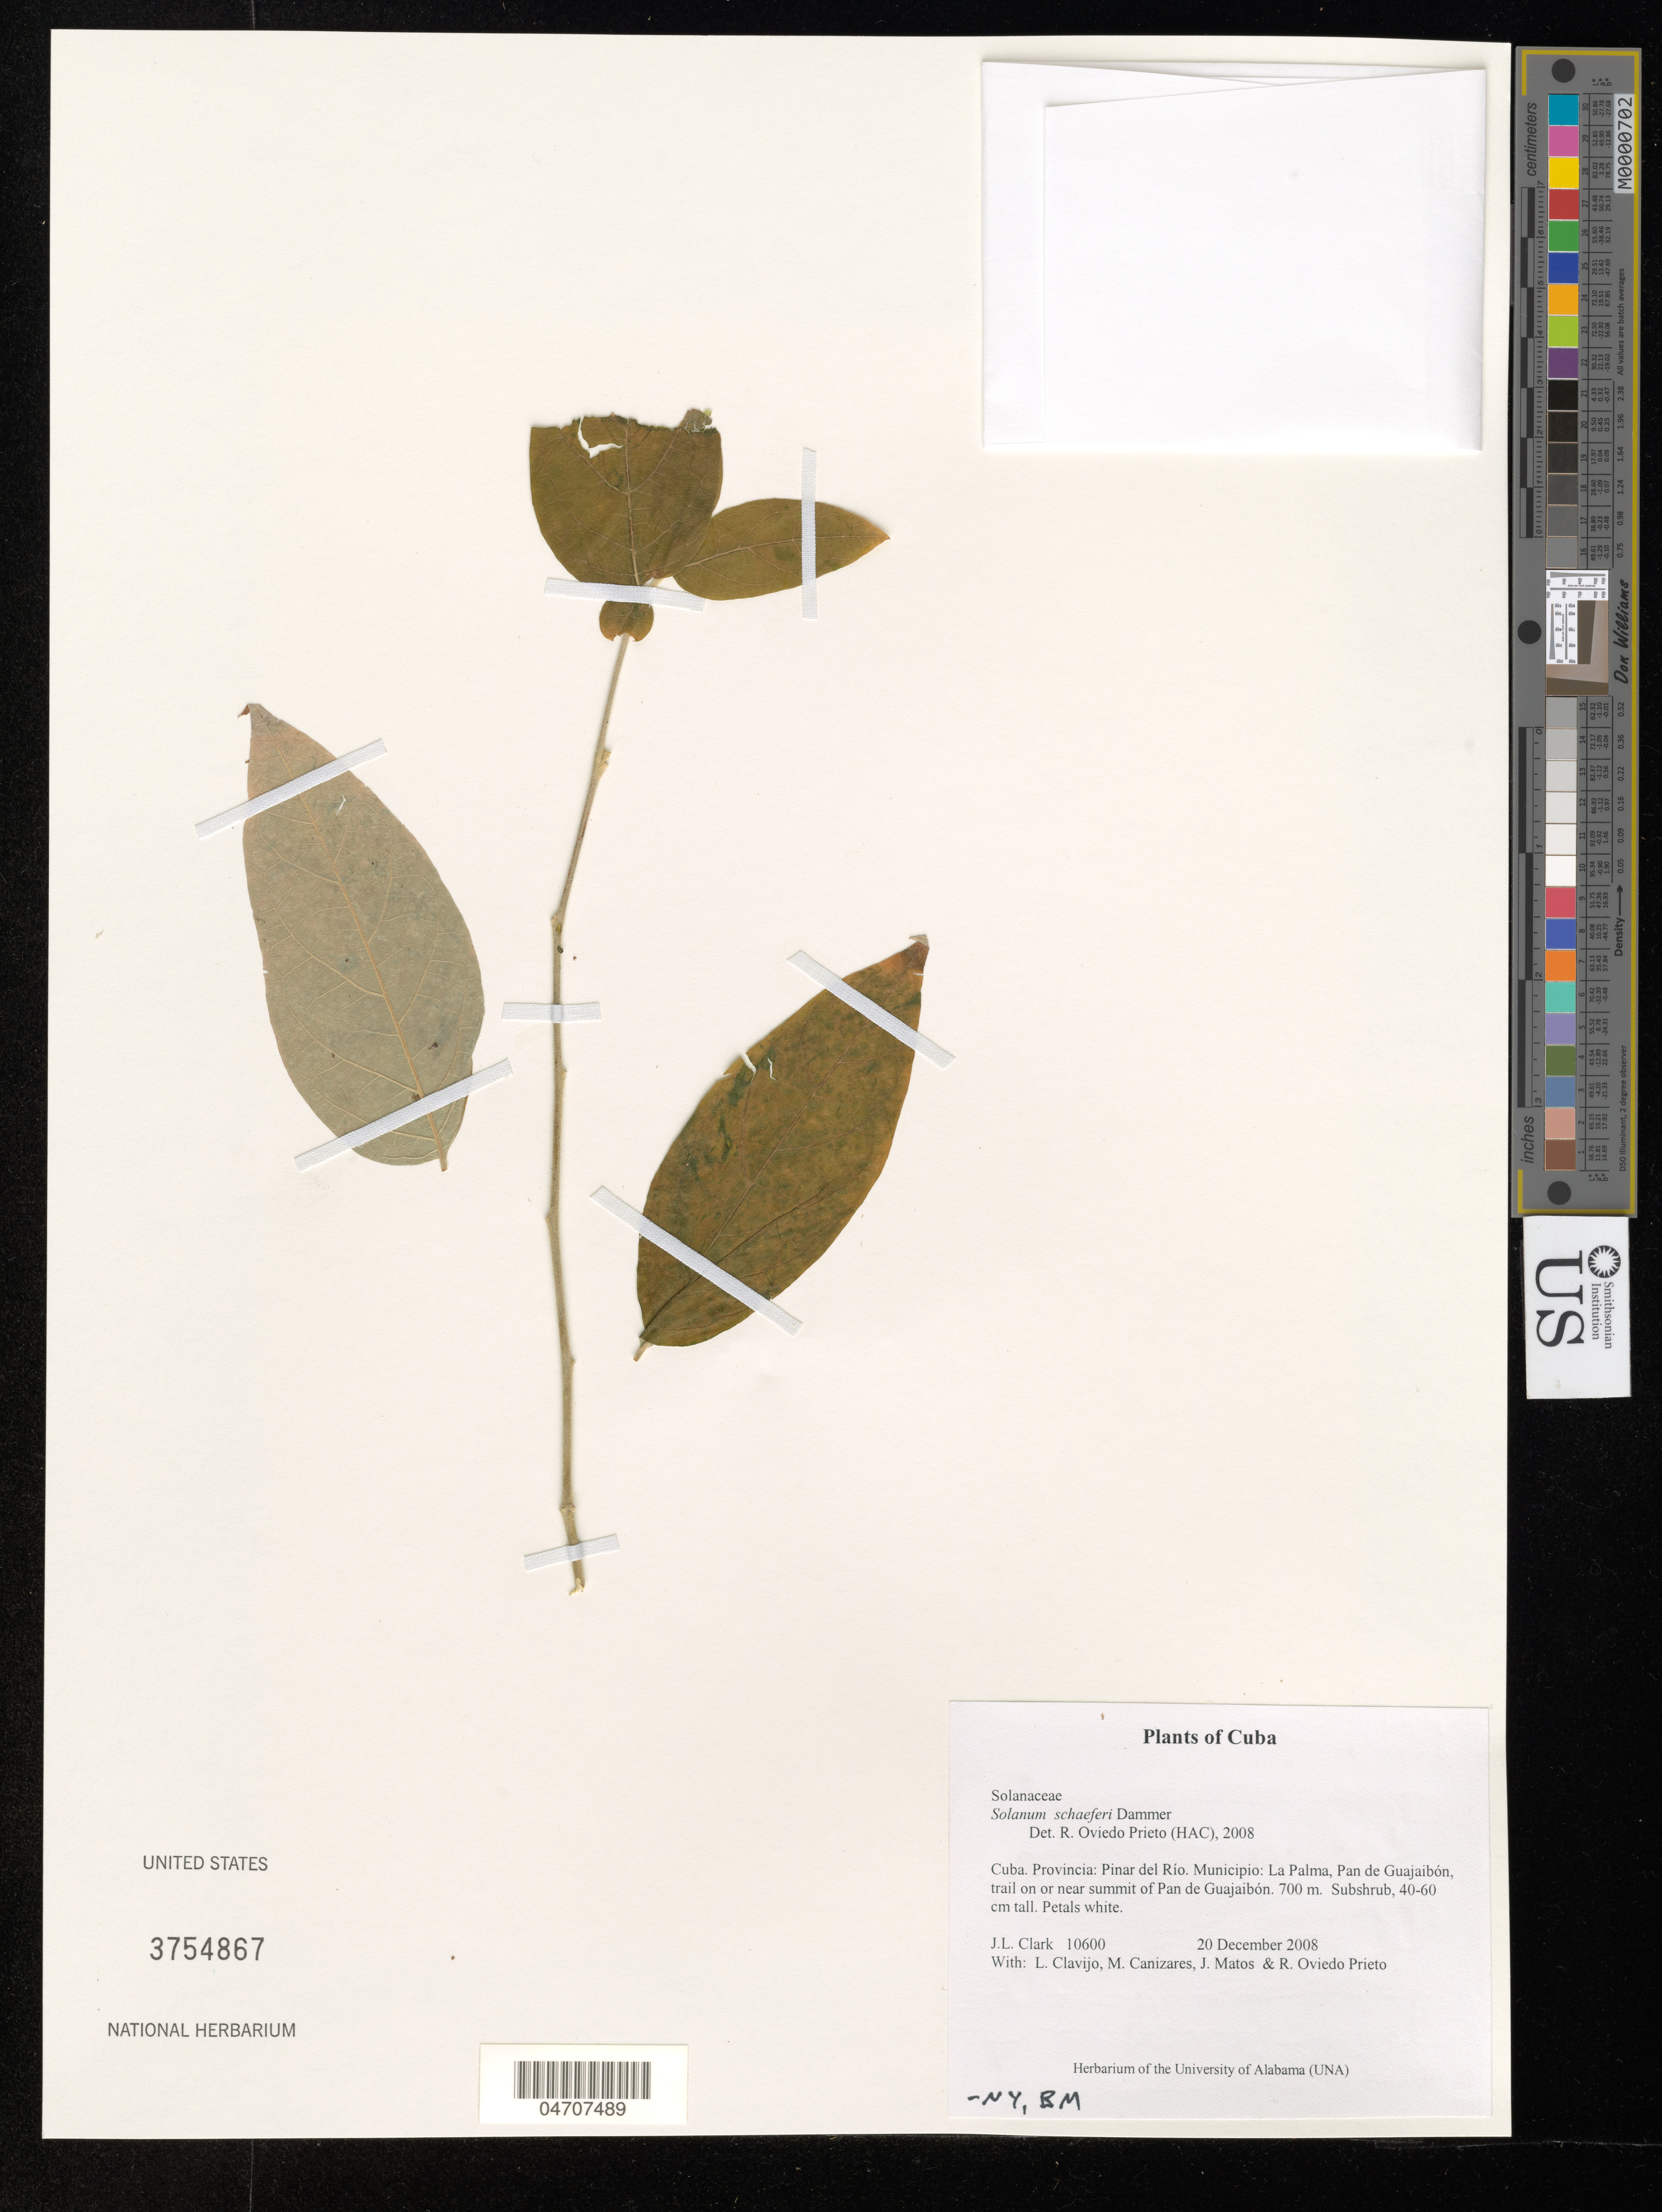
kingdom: Plantae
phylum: Tracheophyta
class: Magnoliopsida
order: Solanales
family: Solanaceae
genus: Solanum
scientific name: Solanum schaeferi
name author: Dunal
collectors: J. L. Clark, L. Clavijo, M. Canizares & J. Matos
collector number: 10600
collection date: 2008-12-20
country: Cuba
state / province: Pinar del Río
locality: Municipio: La Palma, Pan de Guajaibón, trail on or near summit of Pan de Guajaibón.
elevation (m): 700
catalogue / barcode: US 3754867